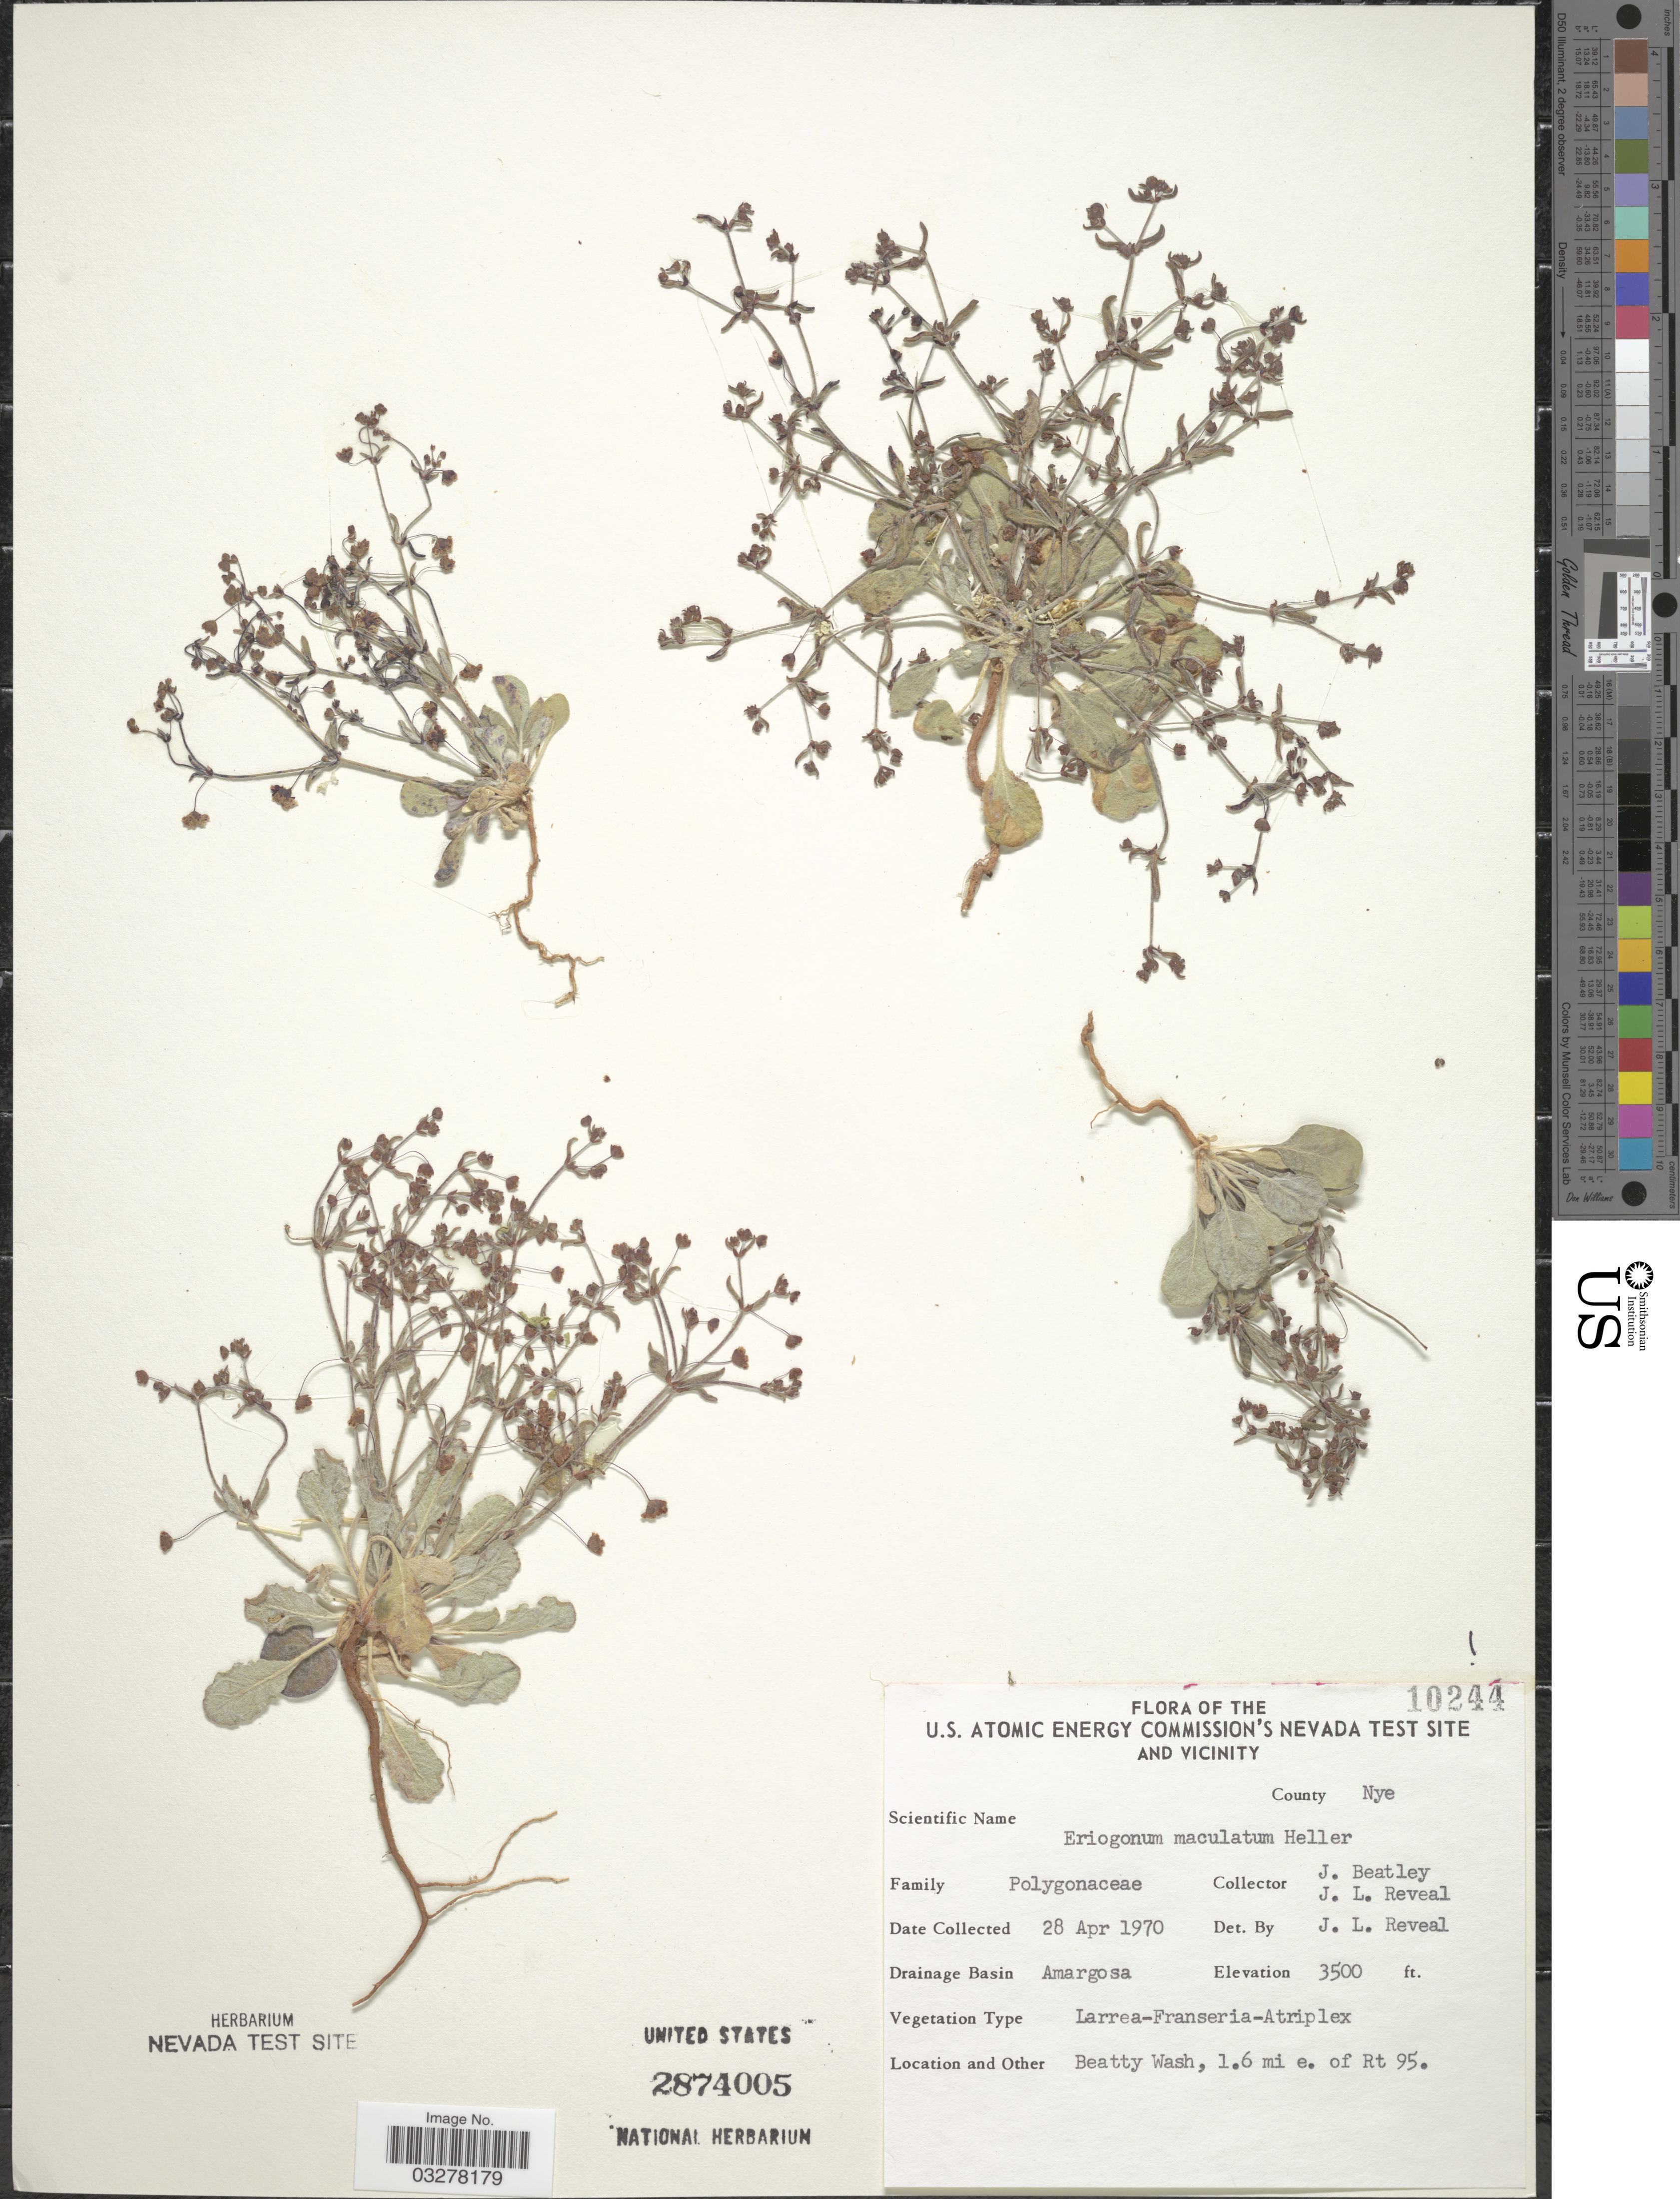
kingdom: Plantae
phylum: Tracheophyta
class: Magnoliopsida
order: Caryophyllales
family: Polygonaceae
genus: Eriogonum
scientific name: Eriogonum maculatum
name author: A. Heller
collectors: J. C. Beatley & J. L. Reveal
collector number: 10244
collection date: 1970-04-28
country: United States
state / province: Nevada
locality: The U.S. Atomic Energy Commission's Nevada Test Site and Vicinity. County Nye. Drainage Basin Amargosa. Beatty Wash, 1.6 mi e. of Rt 95.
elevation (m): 1067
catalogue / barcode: US 2874005